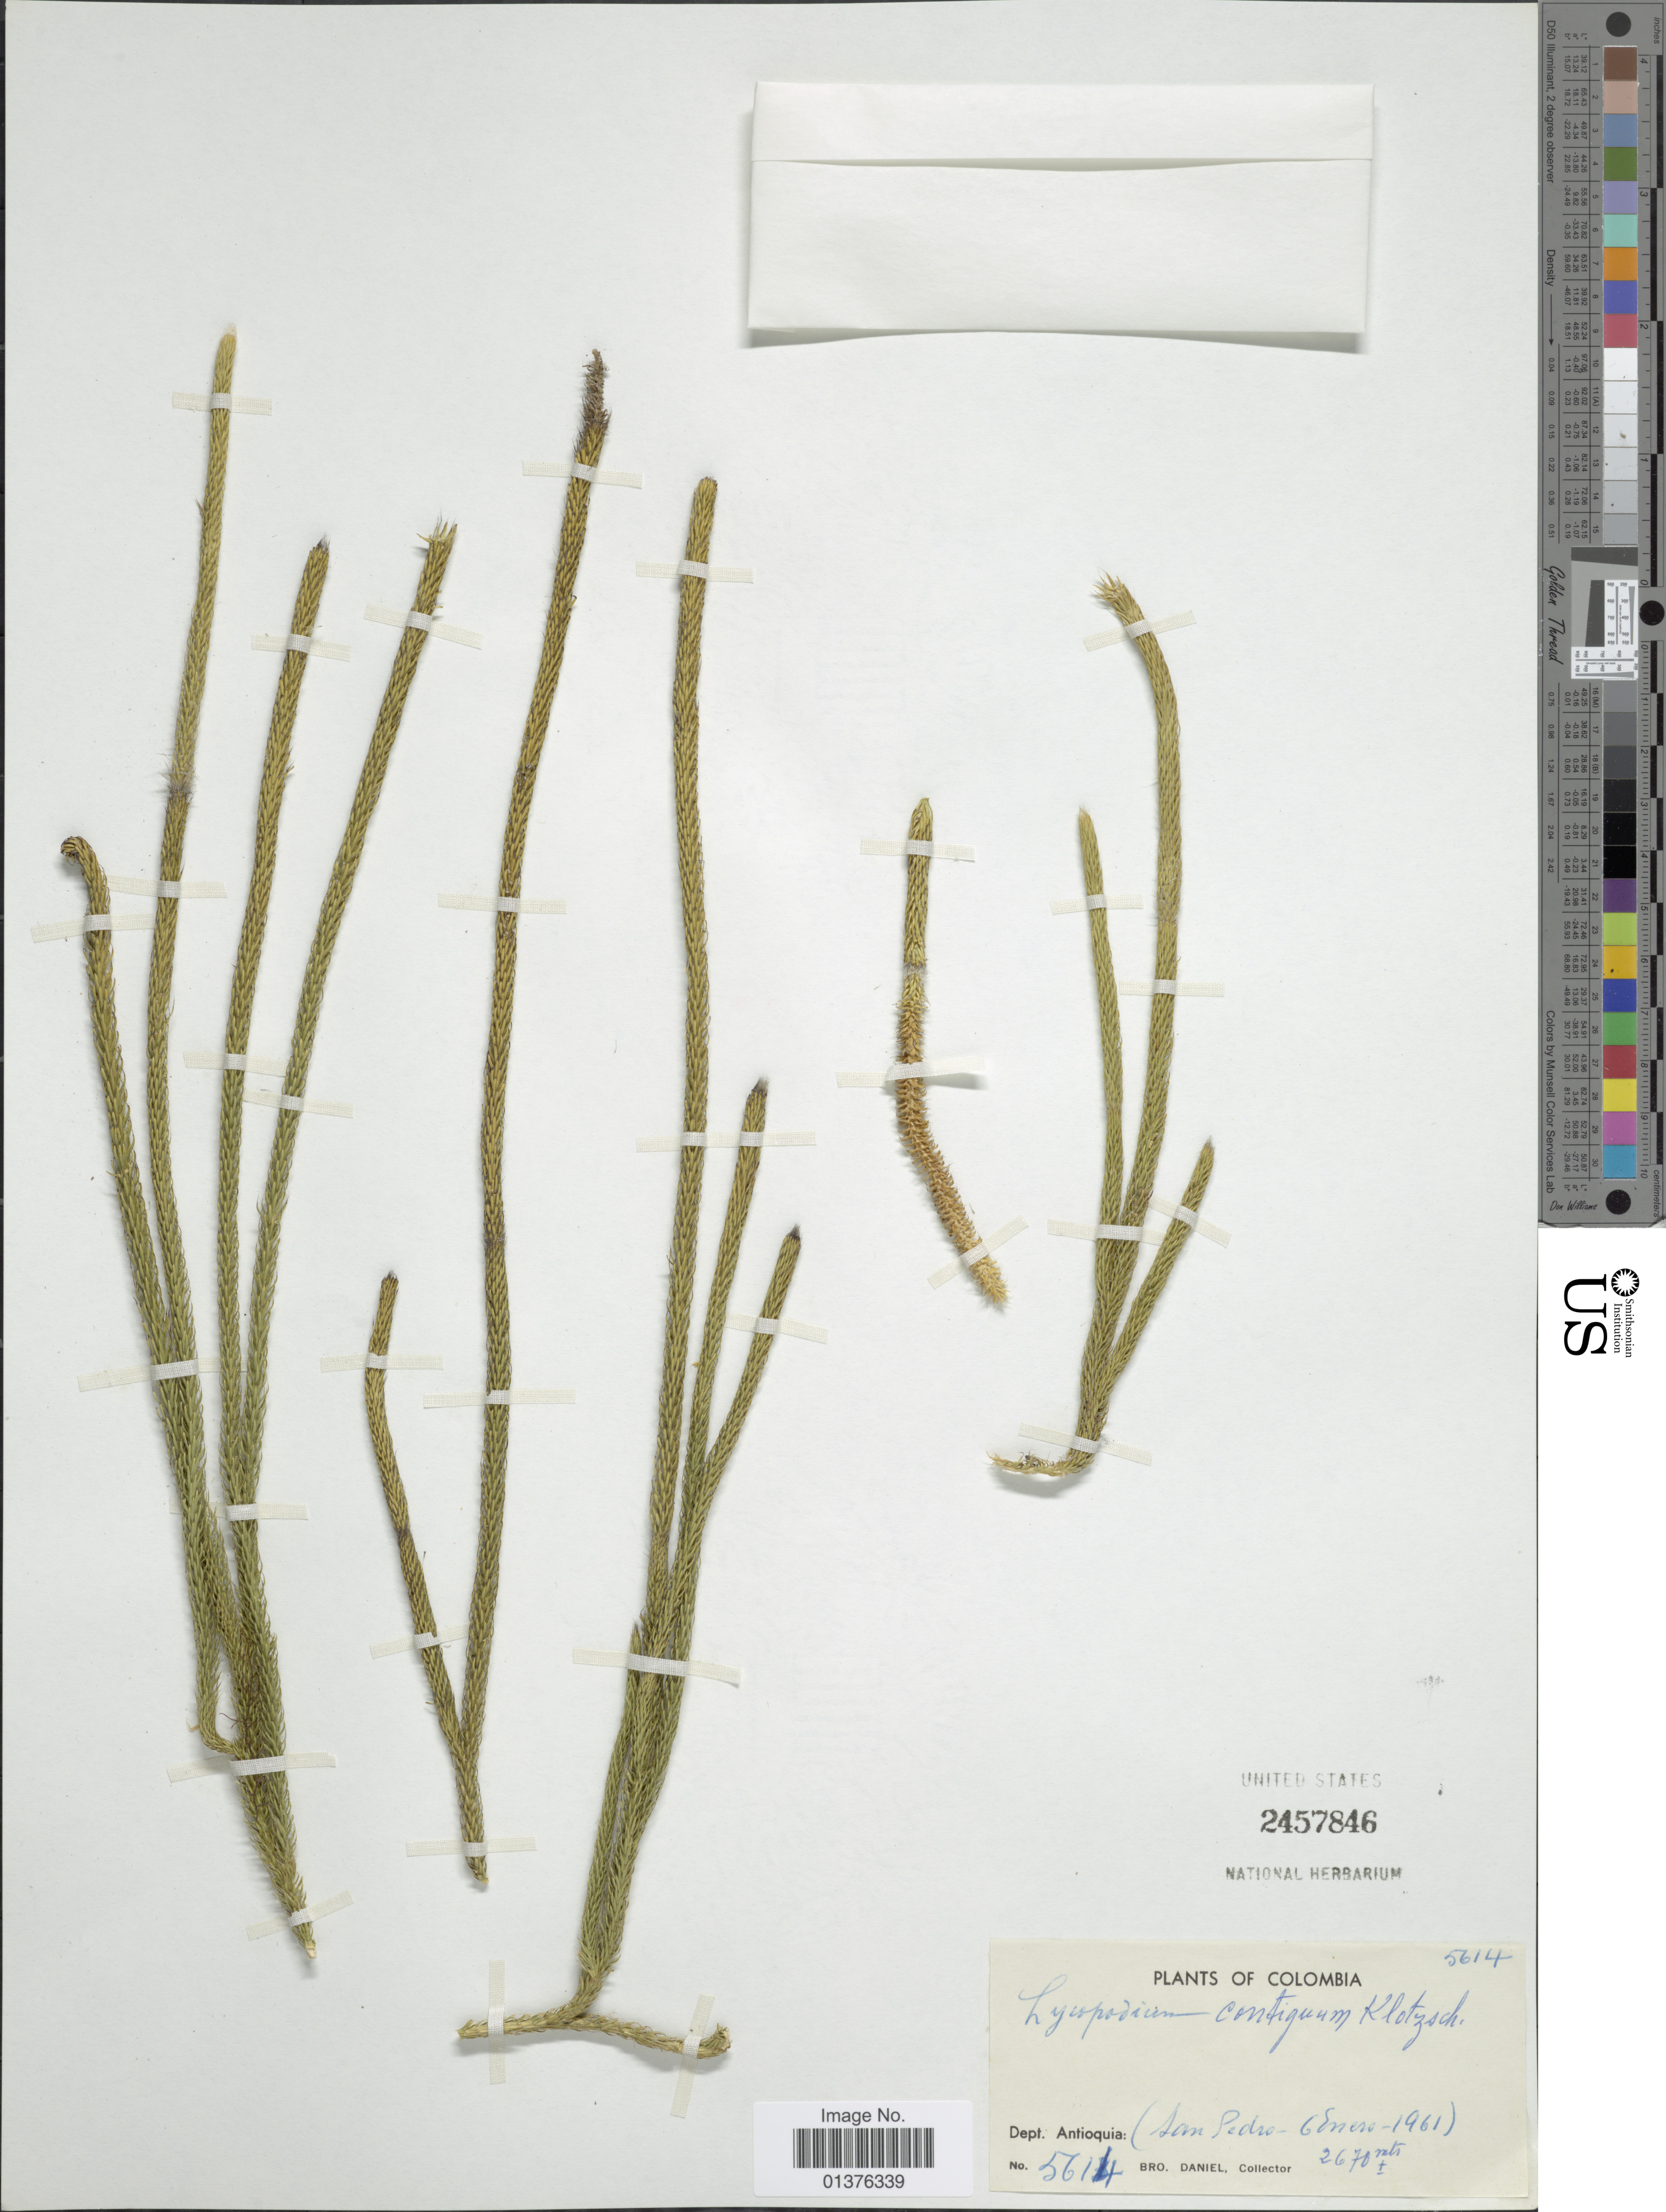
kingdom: Plantae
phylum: Tracheophyta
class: Lycopodiopsida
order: Lycopodiales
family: Lycopodiaceae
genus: Lycopodium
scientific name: Lycopodium clavatum subsp. contiguum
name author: (Klotzsch) B. Øllg.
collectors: Bro. Daniel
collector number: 5614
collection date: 1961-03-06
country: Colombia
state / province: Antioquia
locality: San Pedro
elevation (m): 2670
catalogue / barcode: US 2457846